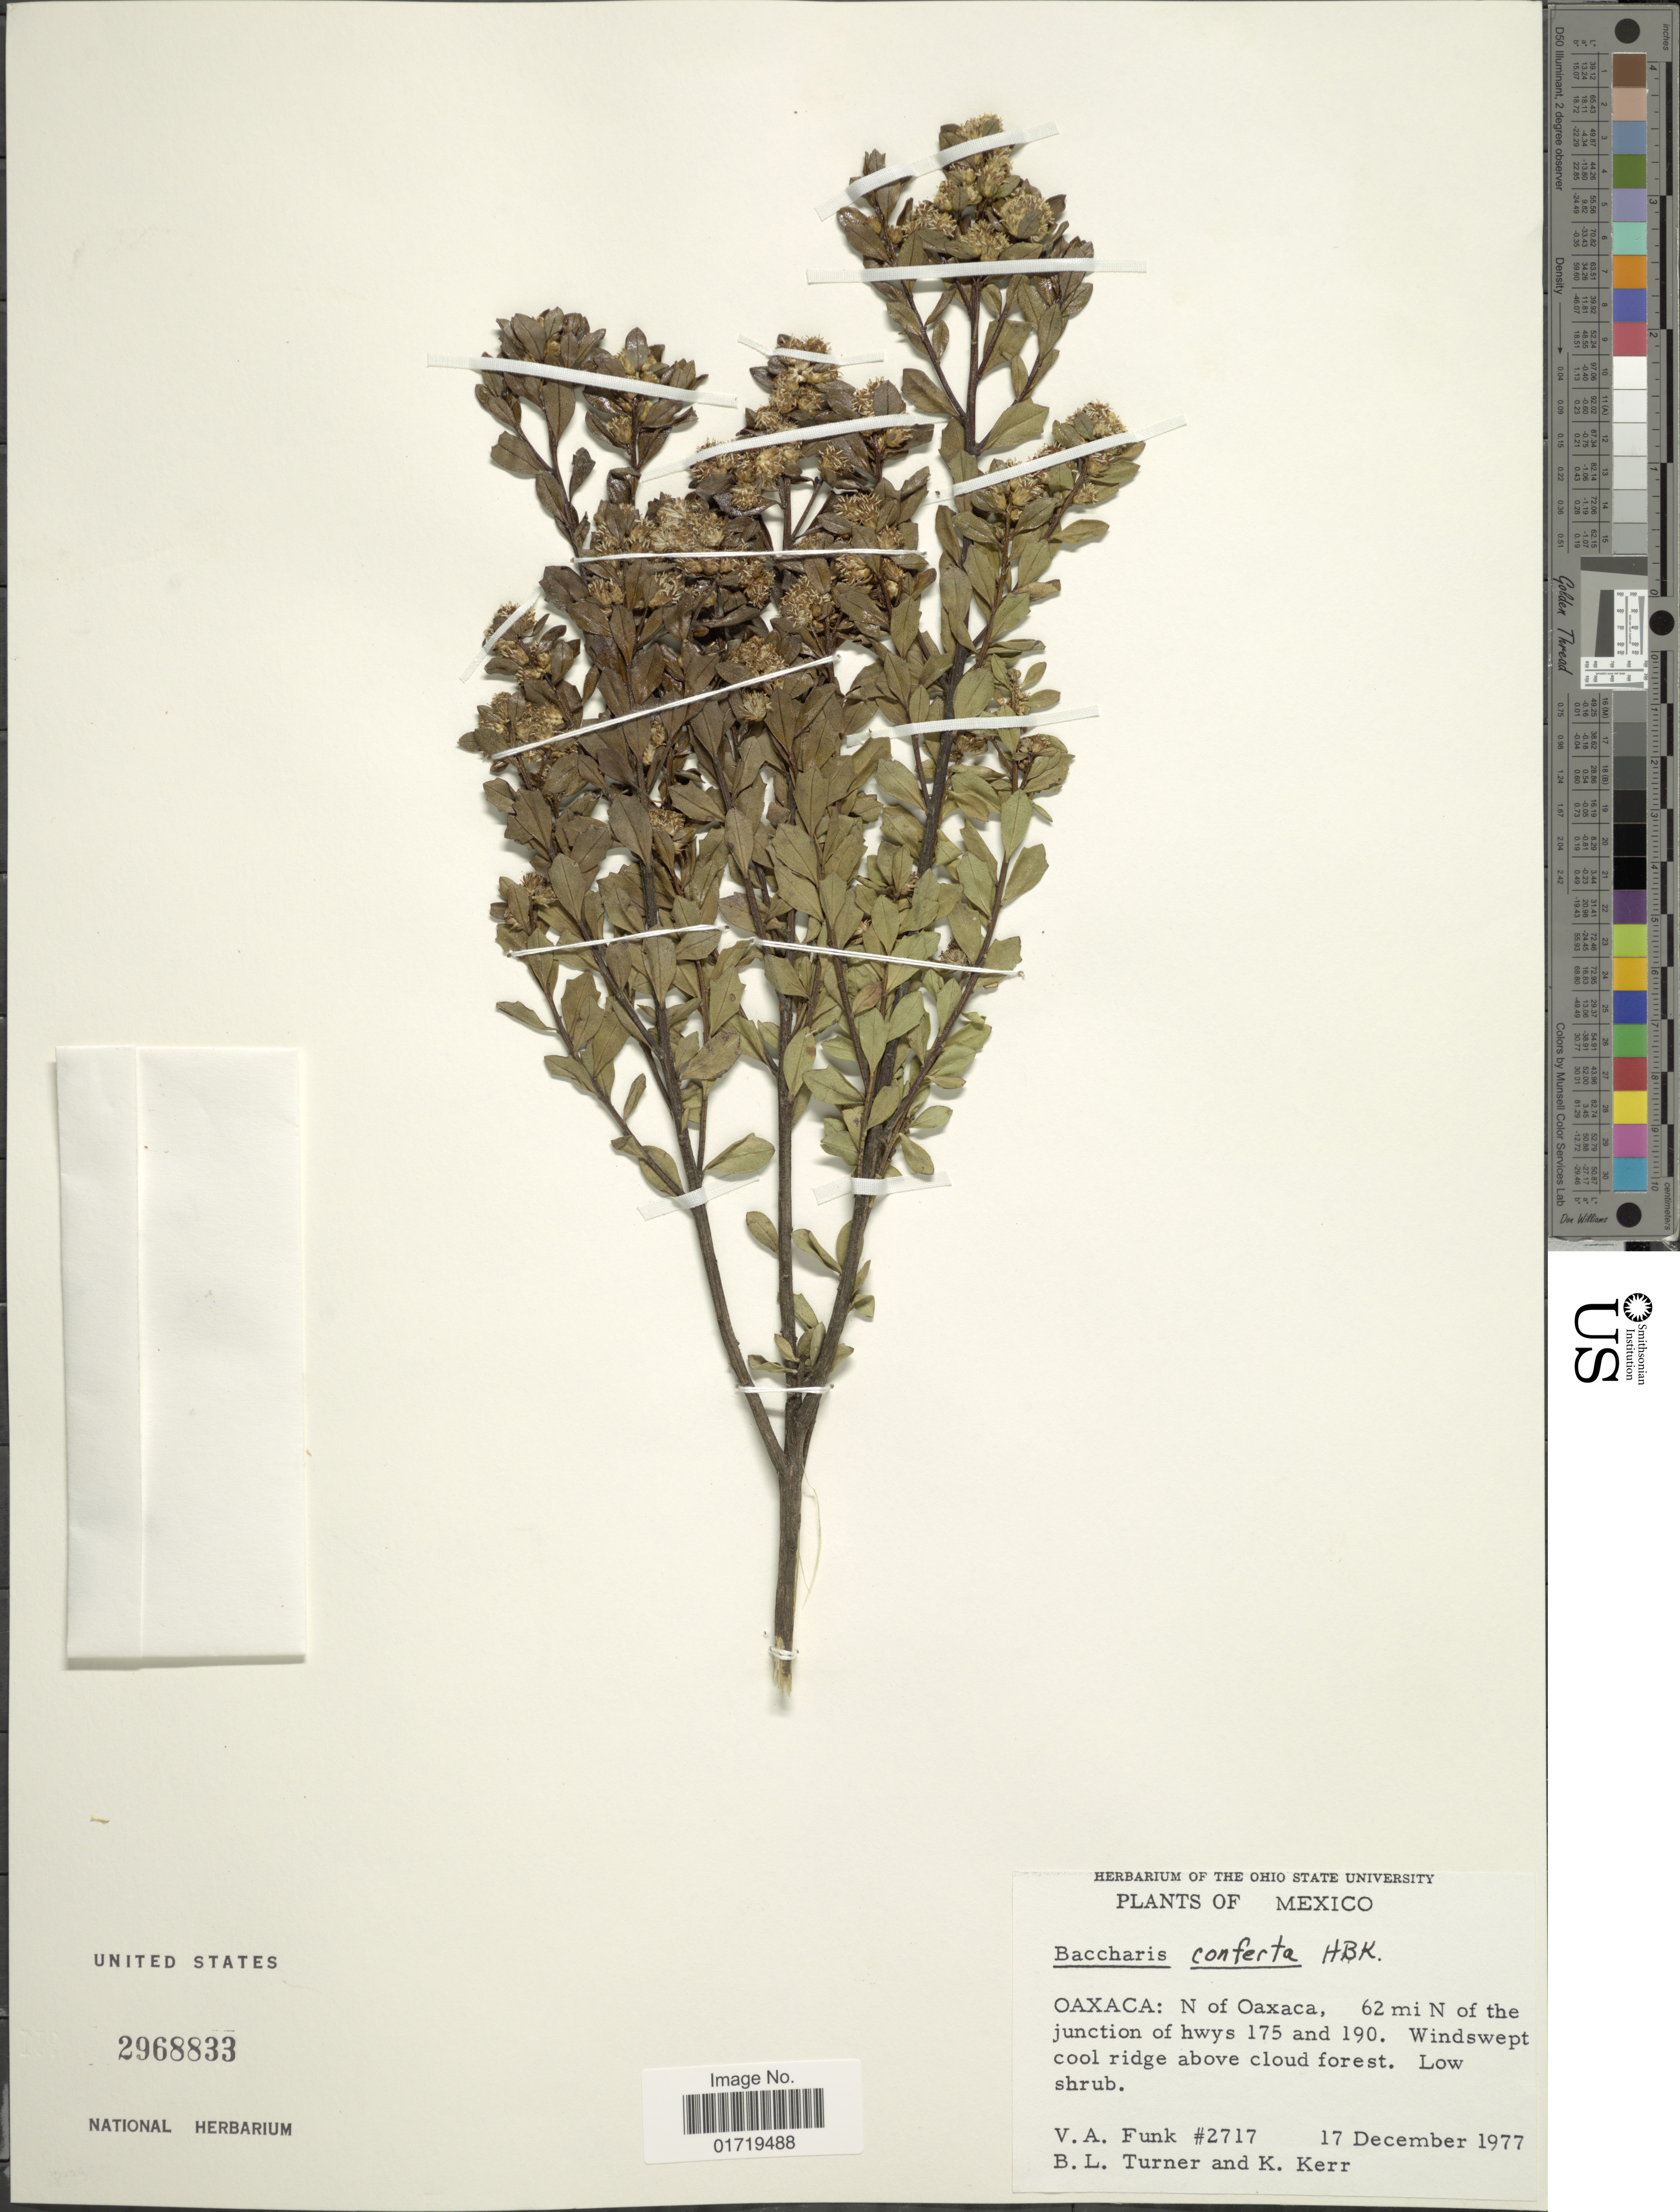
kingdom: Plantae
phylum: Tracheophyta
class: Magnoliopsida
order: Asterales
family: Asteraceae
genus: Baccharis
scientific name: Baccharis conferta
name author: Kunth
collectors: V. Funk, B. L. Turner & K. Kerr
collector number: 2717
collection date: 1977-12-17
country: Mexico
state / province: Oaxaca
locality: N of Oaxca, 62 mi N of the juncyion of hwys 175 and 190, Windswept cool ridge above cloud forest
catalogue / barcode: US 2968833